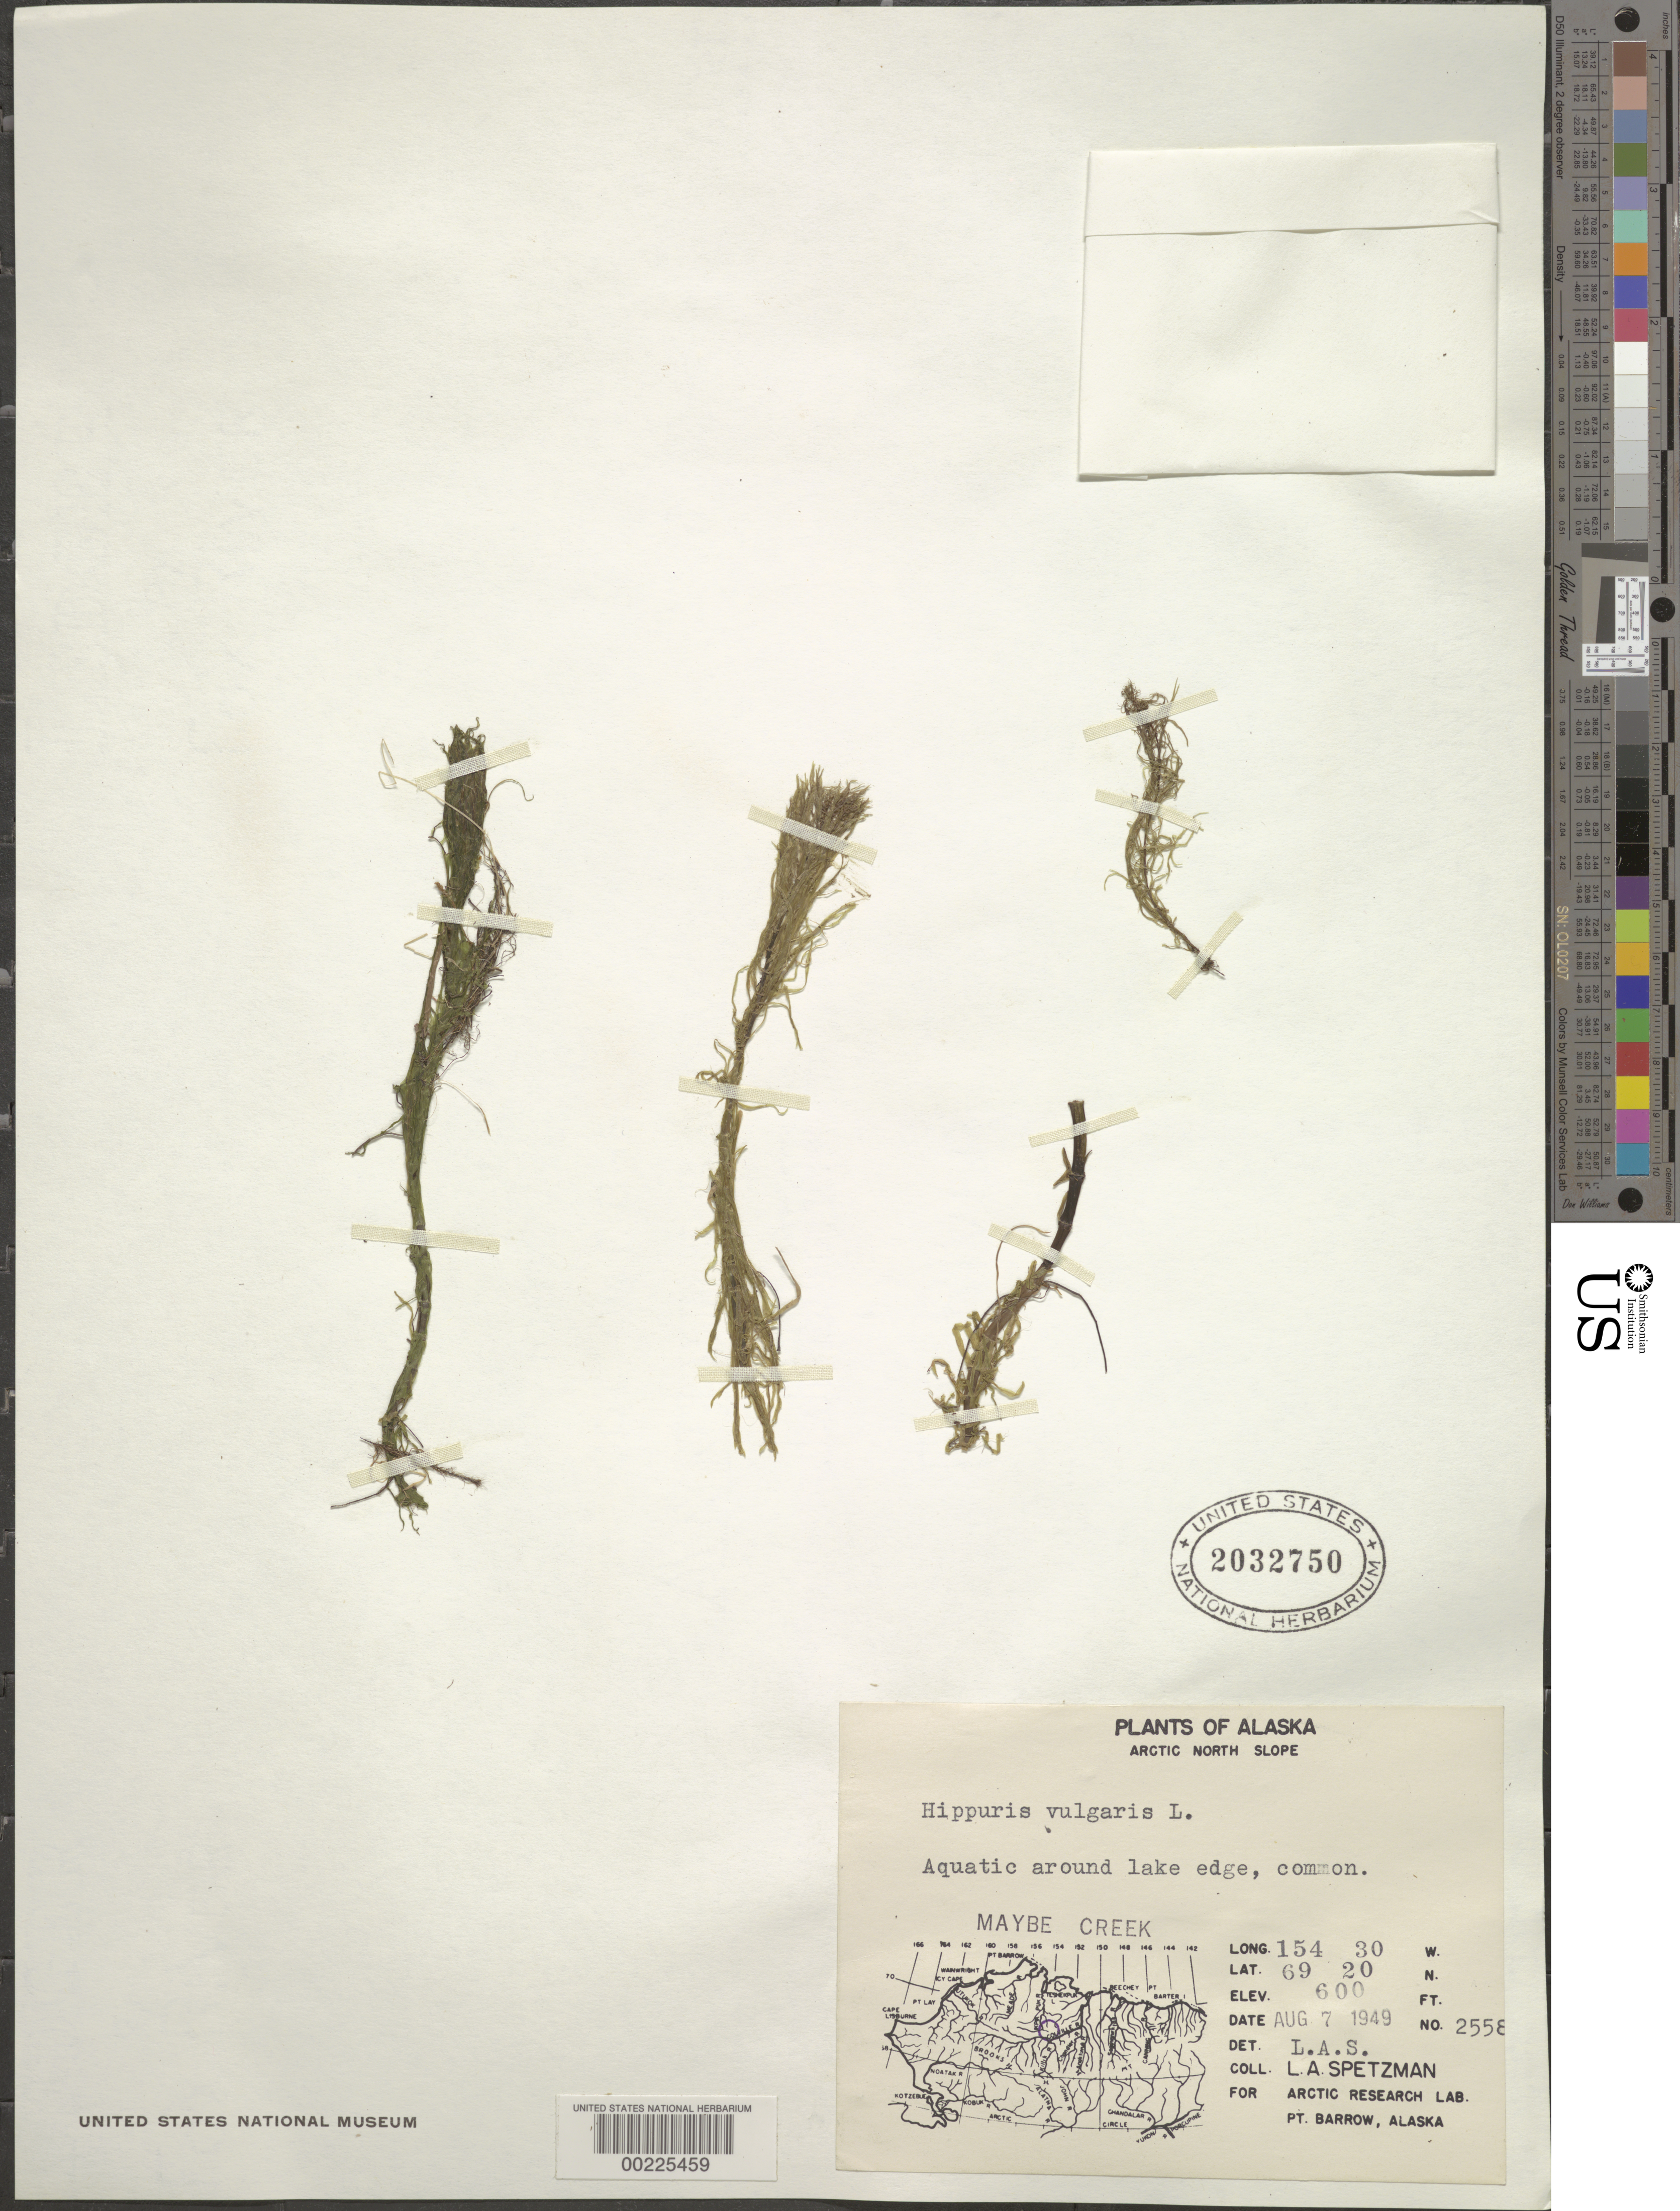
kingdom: Plantae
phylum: Tracheophyta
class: Magnoliopsida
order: Lamiales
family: Plantaginaceae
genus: Hippuris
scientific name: Hippuris vulgaris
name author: L.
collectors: L. Spetzman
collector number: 2558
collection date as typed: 07 Aug 1949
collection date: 1949-08-07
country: United States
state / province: Alaska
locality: Maybe creek, arctic north slope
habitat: Aquatic around lake edge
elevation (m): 183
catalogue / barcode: US 2032750